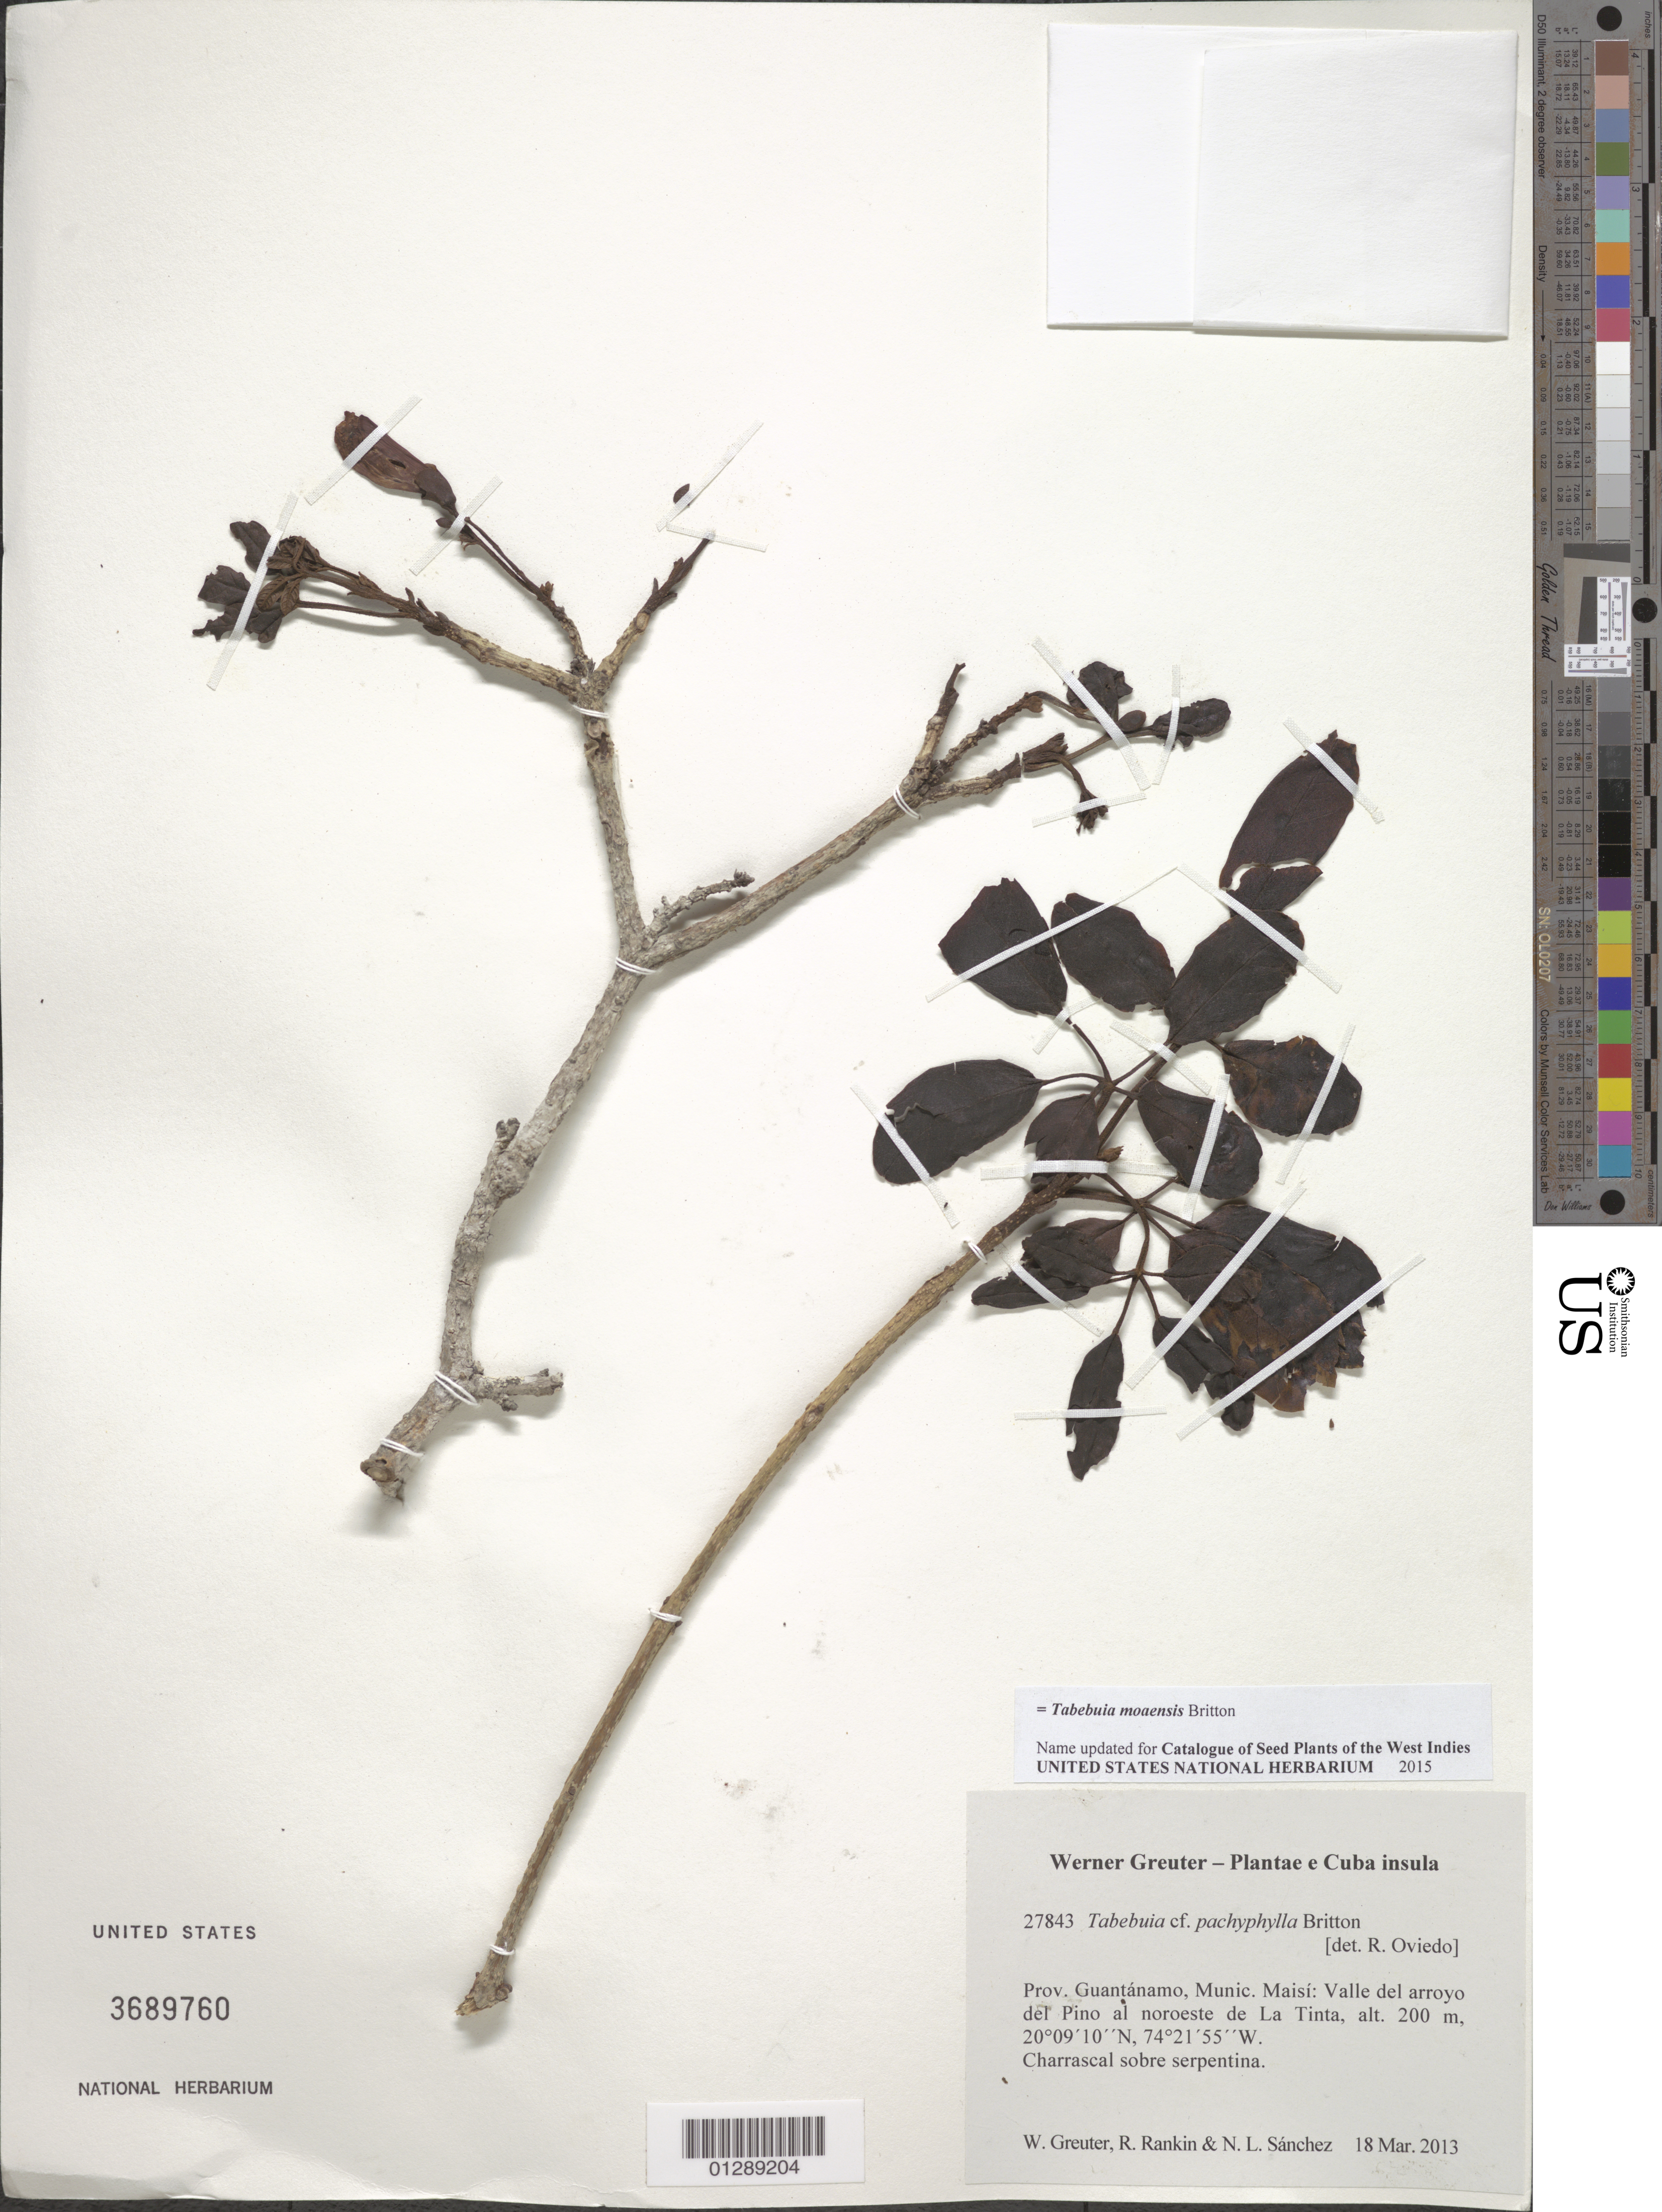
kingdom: Plantae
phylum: Tracheophyta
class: Magnoliopsida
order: Lamiales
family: Bignoniaceae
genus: Tabebuia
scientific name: Tabebuia moaensis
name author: Britton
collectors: W. R. Greuter, R. Rankin Rodriguez & N. Sanchez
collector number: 27843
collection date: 2013-03-18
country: Cuba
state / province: Guantanamo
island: Cuba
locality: Munic. Maisí: Valle del arroyo del Pino al noroeste de La Tinta.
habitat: Charascal sobre serpentina.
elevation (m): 200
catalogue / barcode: US 3689760